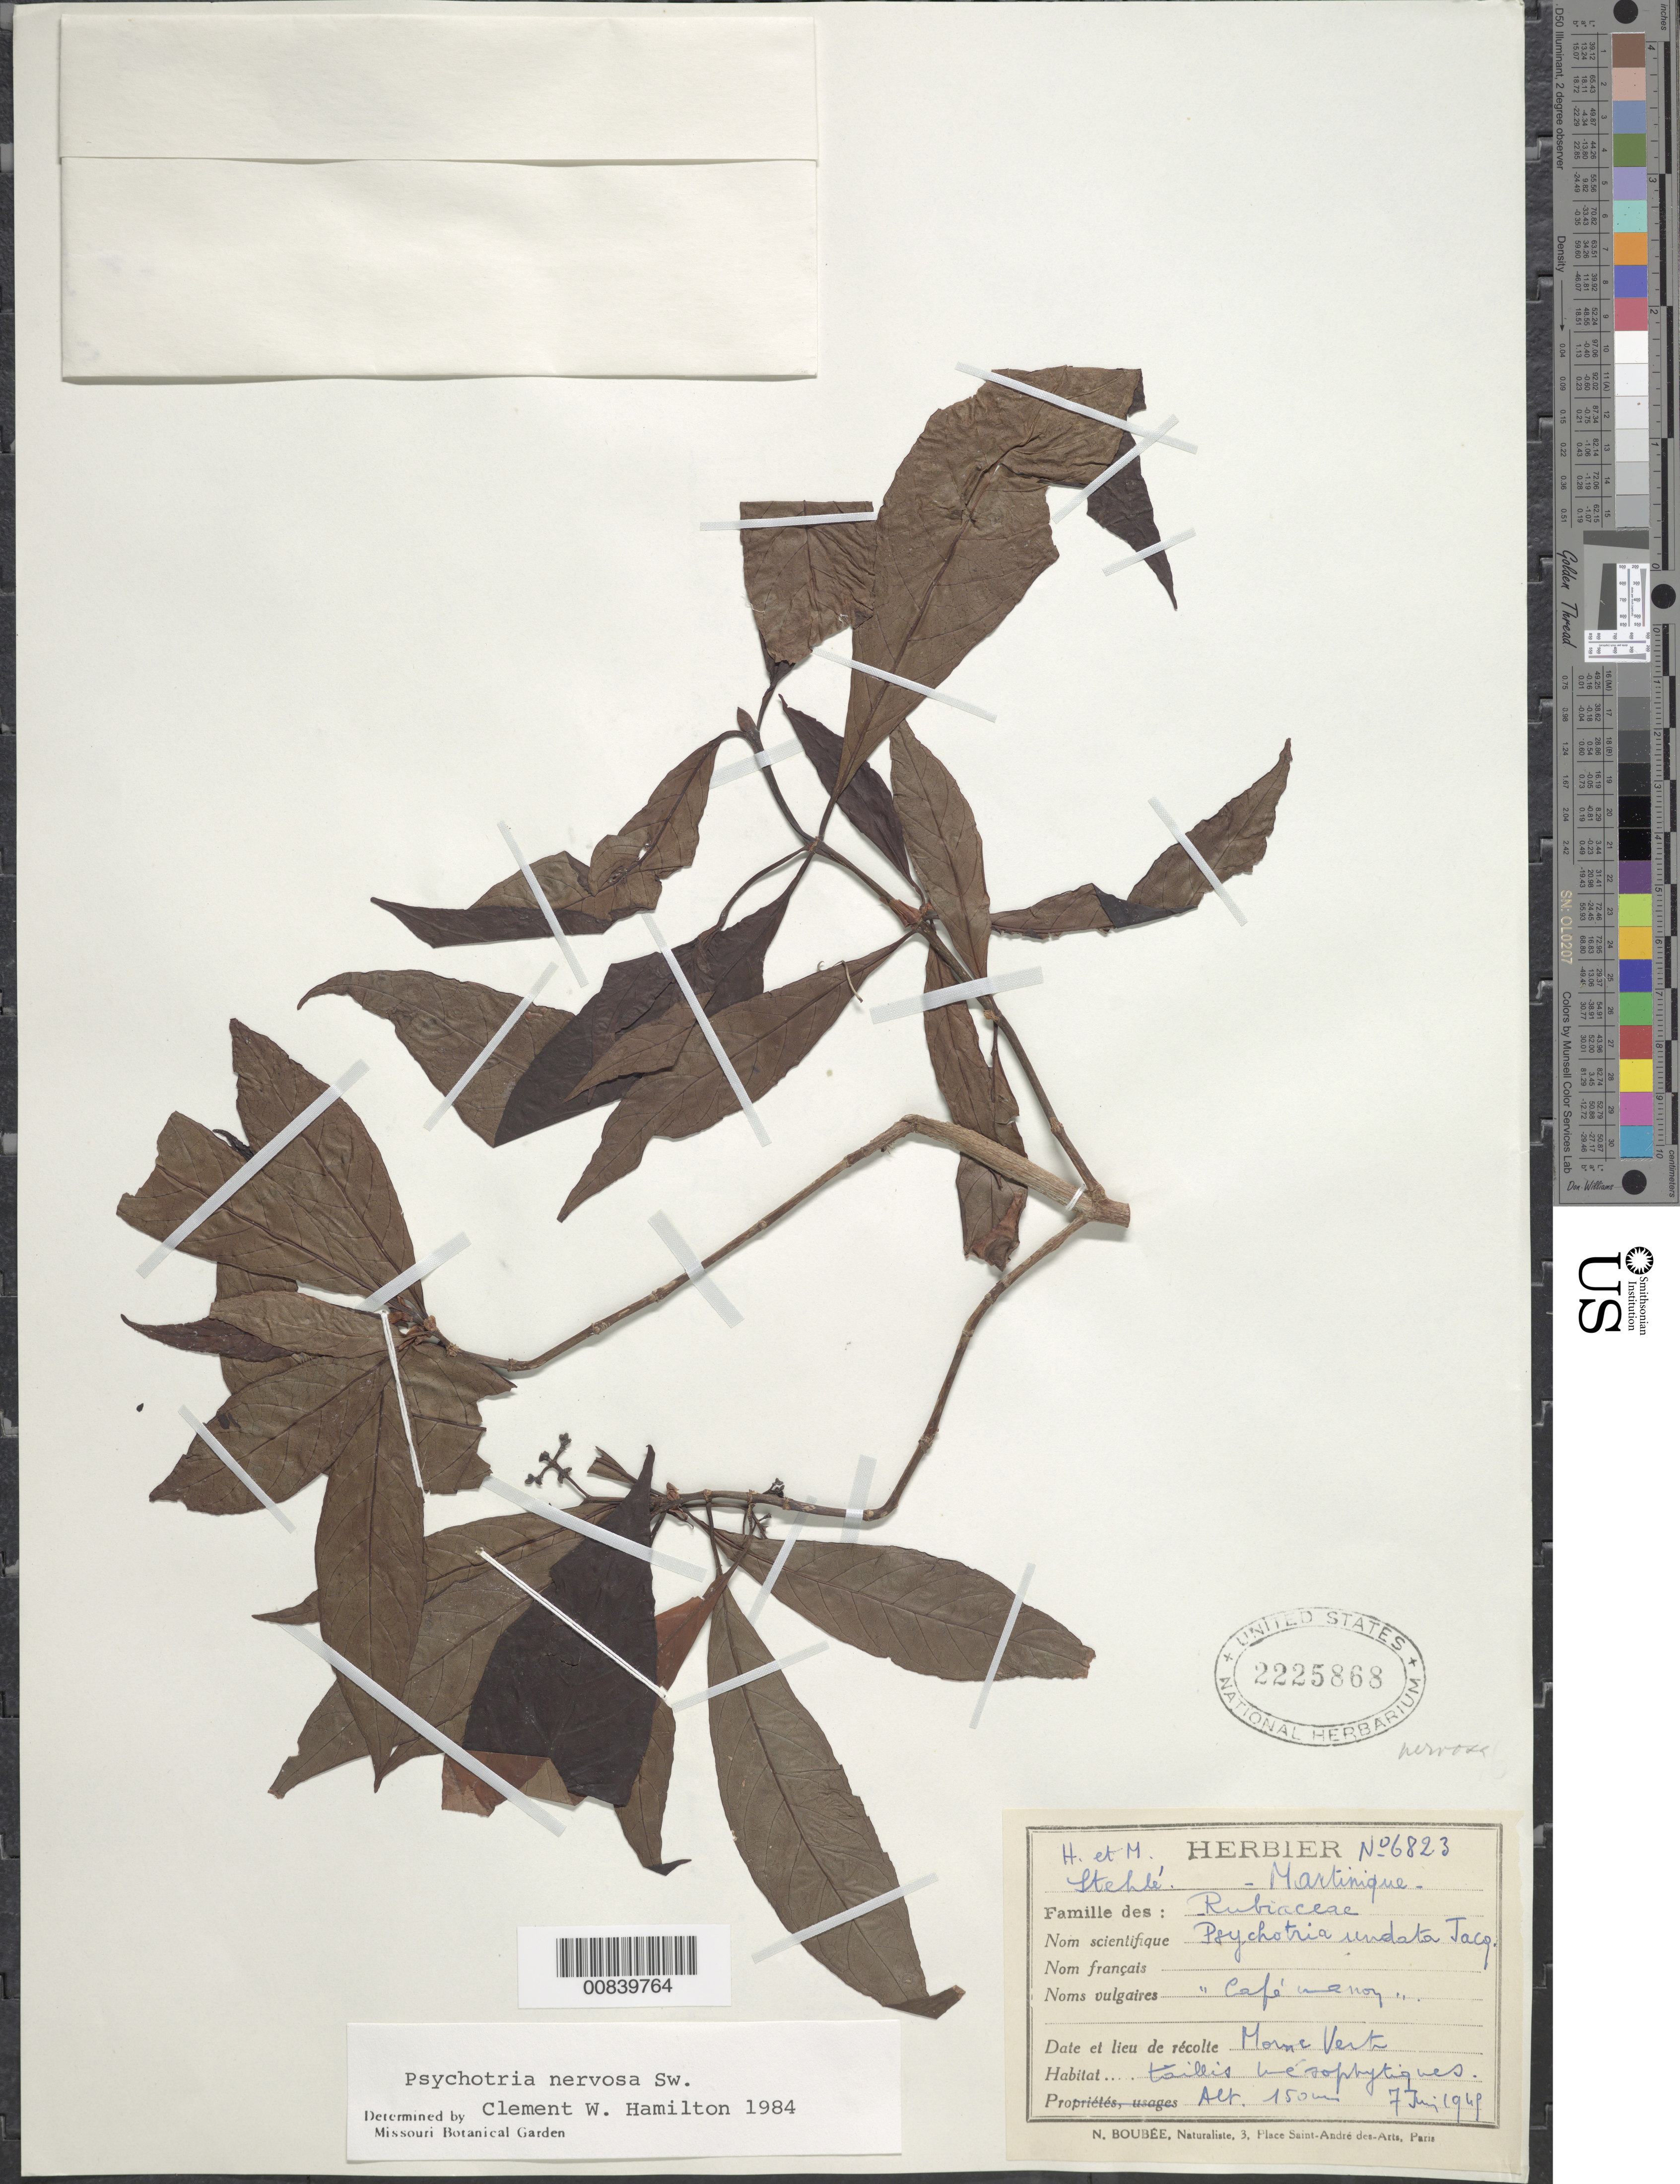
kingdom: Plantae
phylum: Tracheophyta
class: Magnoliopsida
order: Gentianales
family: Rubiaceae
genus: Psychotria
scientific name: Psychotria nervosa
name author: Sw.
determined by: Hamilton, C. W.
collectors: H. Stehlé & M. Stehlé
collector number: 6823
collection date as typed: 07 Jun 1969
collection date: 1969-06-07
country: Martinique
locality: Morne Verte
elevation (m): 150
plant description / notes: Common name: Café --anoy (sp?)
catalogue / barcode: US 2225868